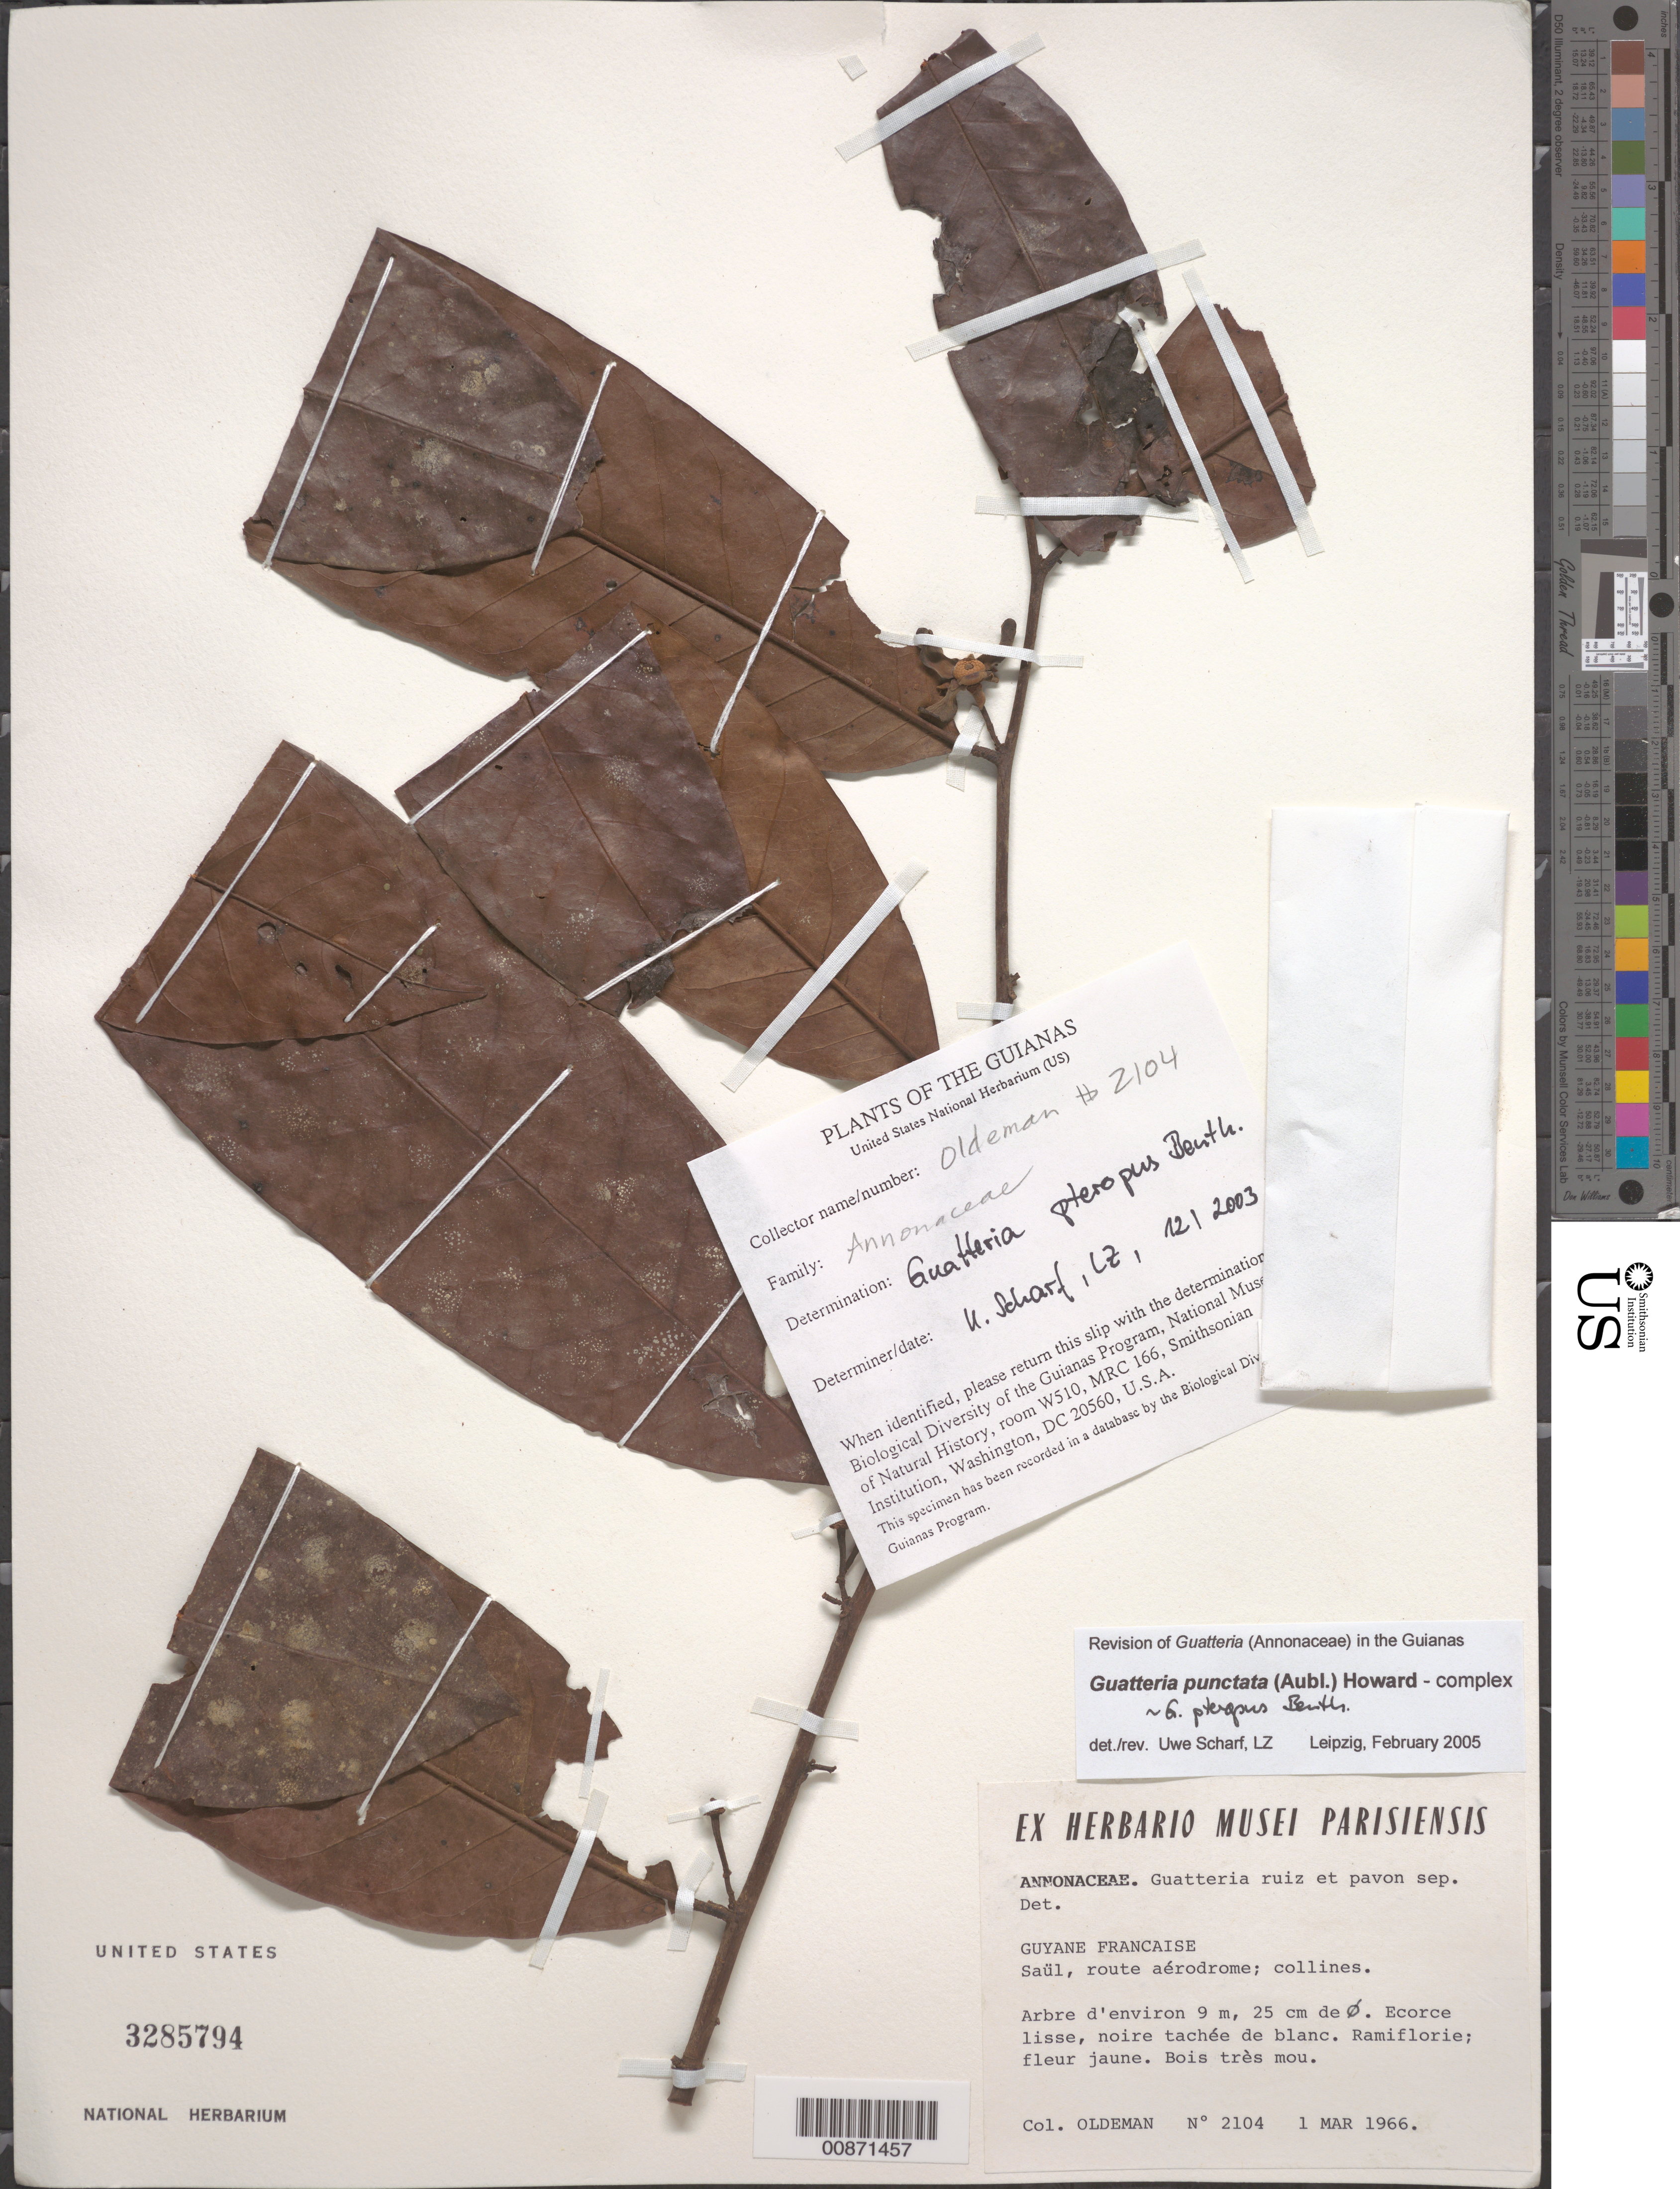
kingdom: Plantae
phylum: Tracheophyta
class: Magnoliopsida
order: Magnoliales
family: Annonaceae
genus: Guatteria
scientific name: Guatteria punctata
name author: (Aubl.) R.A. Howard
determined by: Scharf, U.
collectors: R. Oldeman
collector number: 2104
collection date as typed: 1-Mar-66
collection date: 1966-03-01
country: French Guiana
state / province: Saint-Laurent-du-Maroni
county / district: Saül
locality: Saül, route de l'aérodrome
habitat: Collines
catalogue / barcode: US 3285794